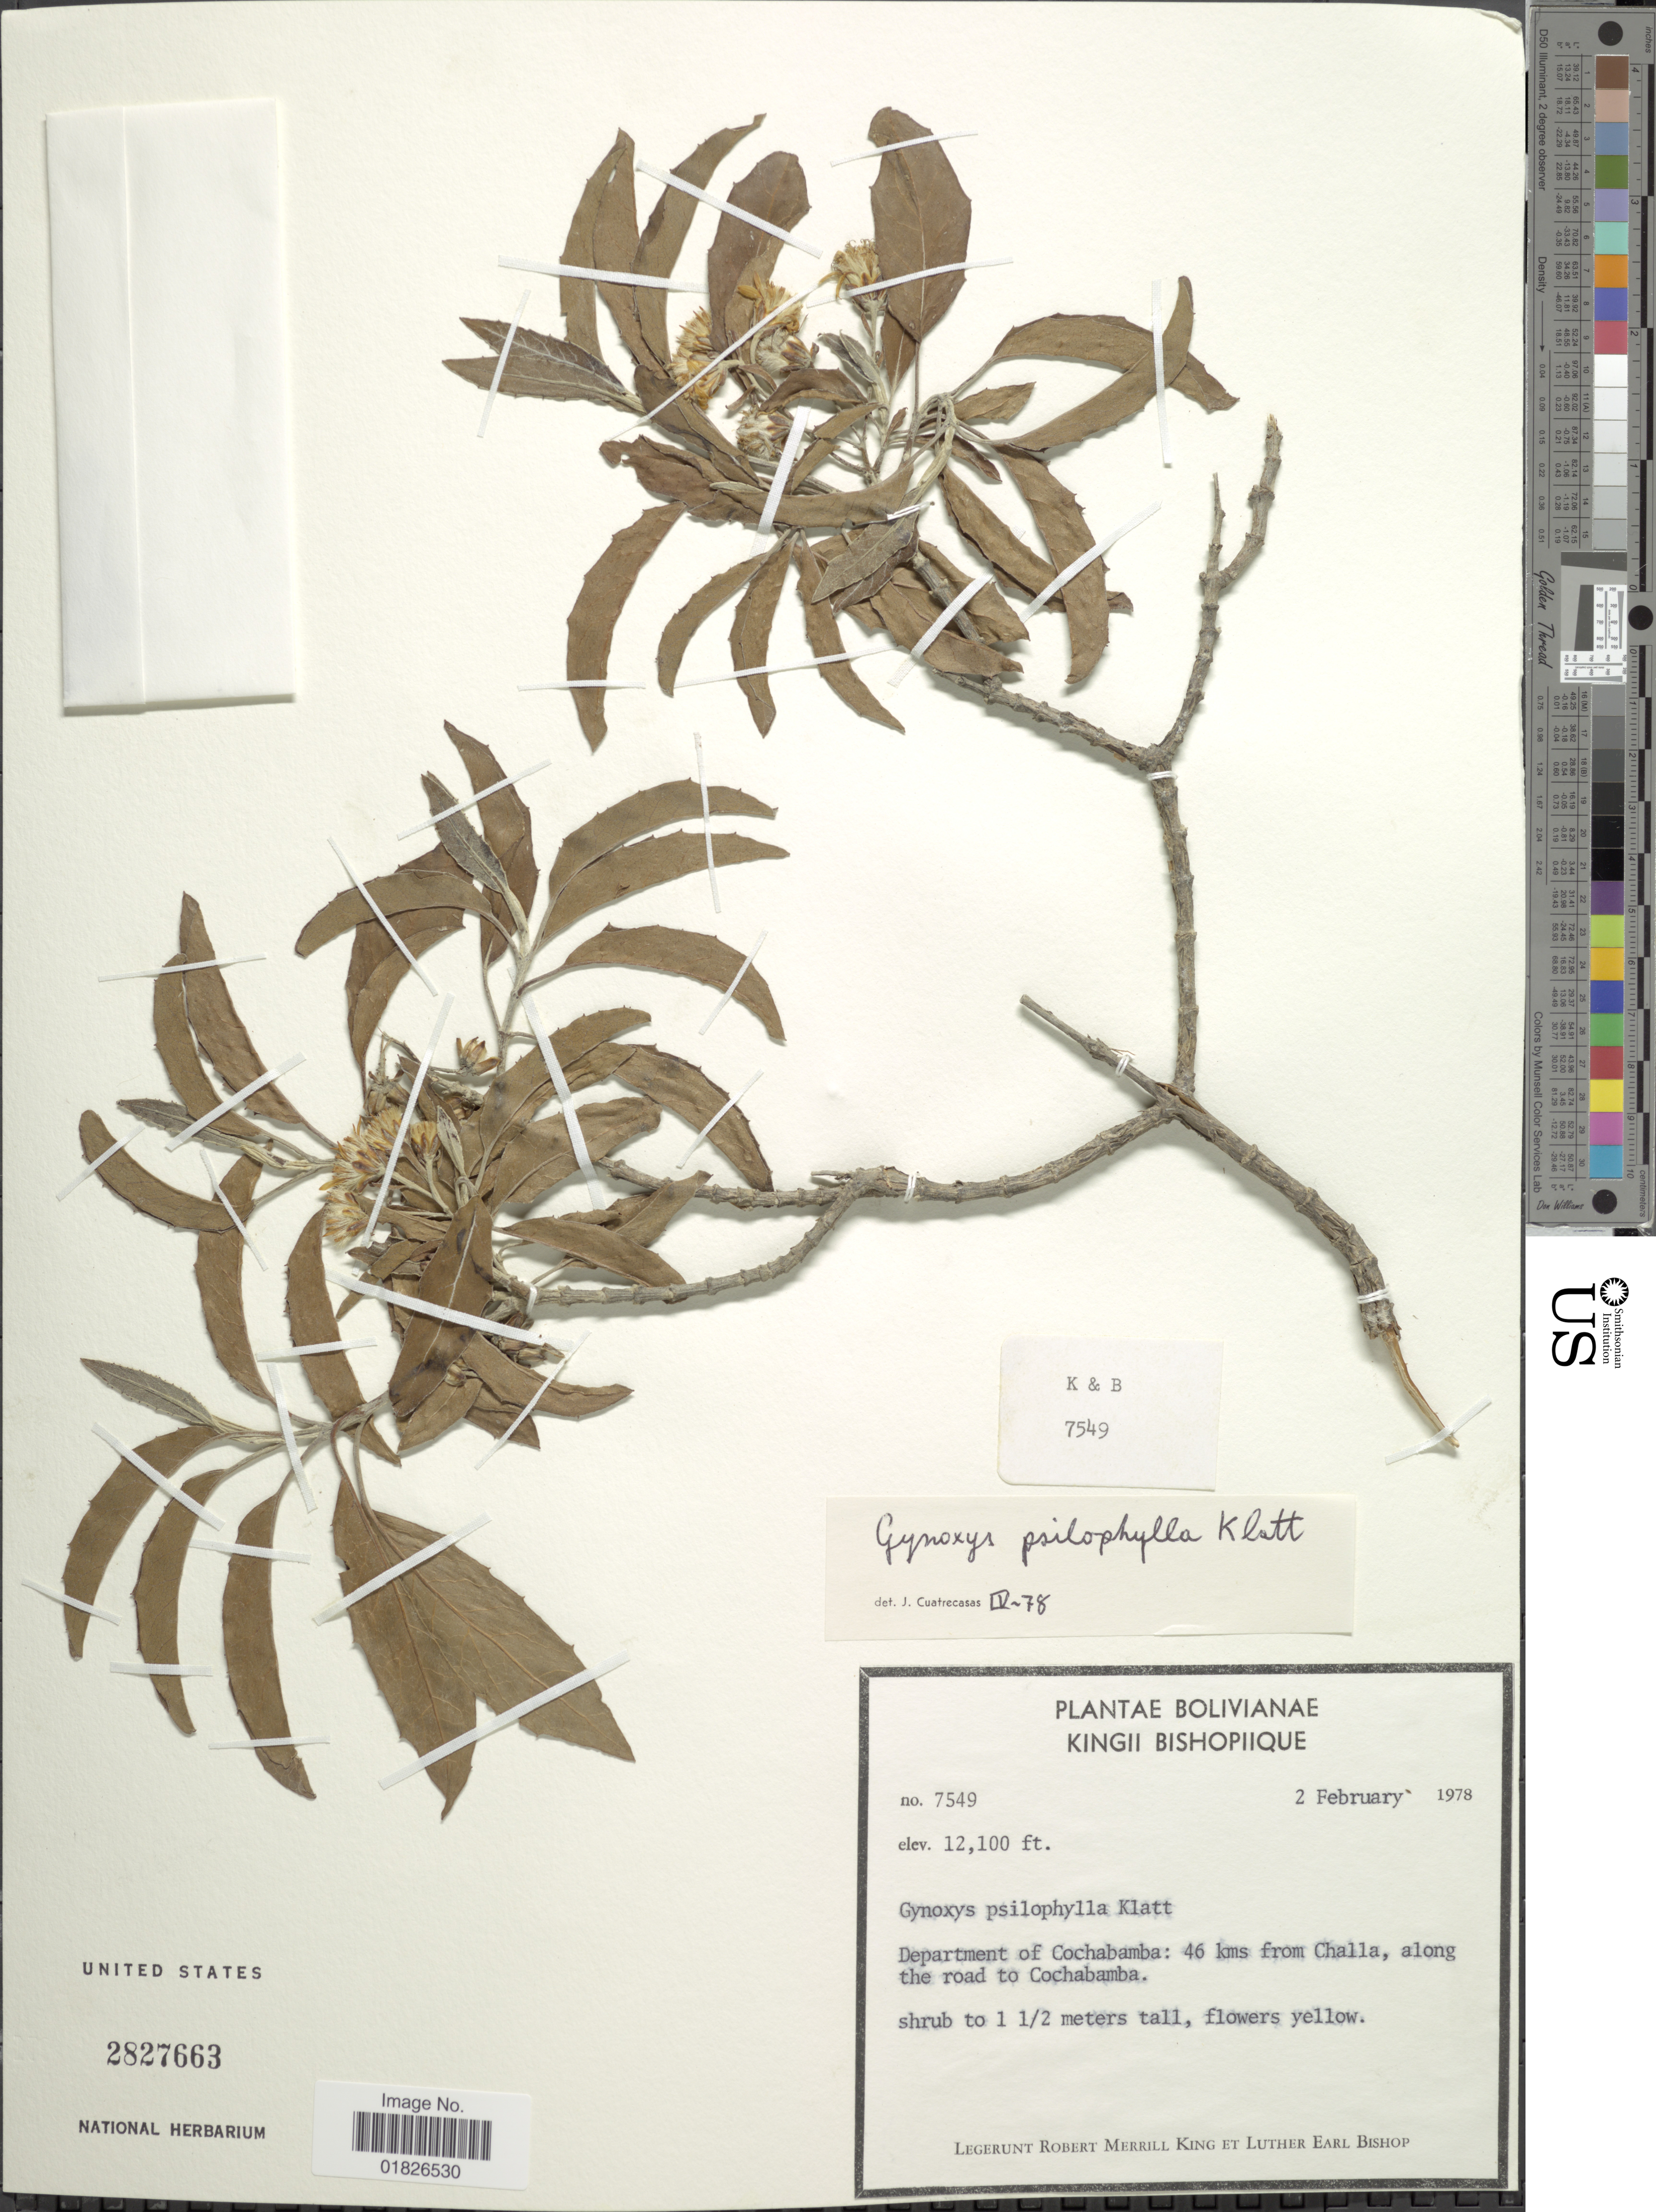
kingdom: Plantae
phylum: Tracheophyta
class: Magnoliopsida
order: Asterales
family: Asteraceae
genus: Gynoxys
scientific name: Gynoxys psilophylla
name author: Klatt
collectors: R. M. King & L. E. Bishop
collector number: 7549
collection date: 1978-02-02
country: Bolivia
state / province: Cochabamba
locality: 46 kms from Challa, along the road to Cochabamba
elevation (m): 3688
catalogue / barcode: US 2827663